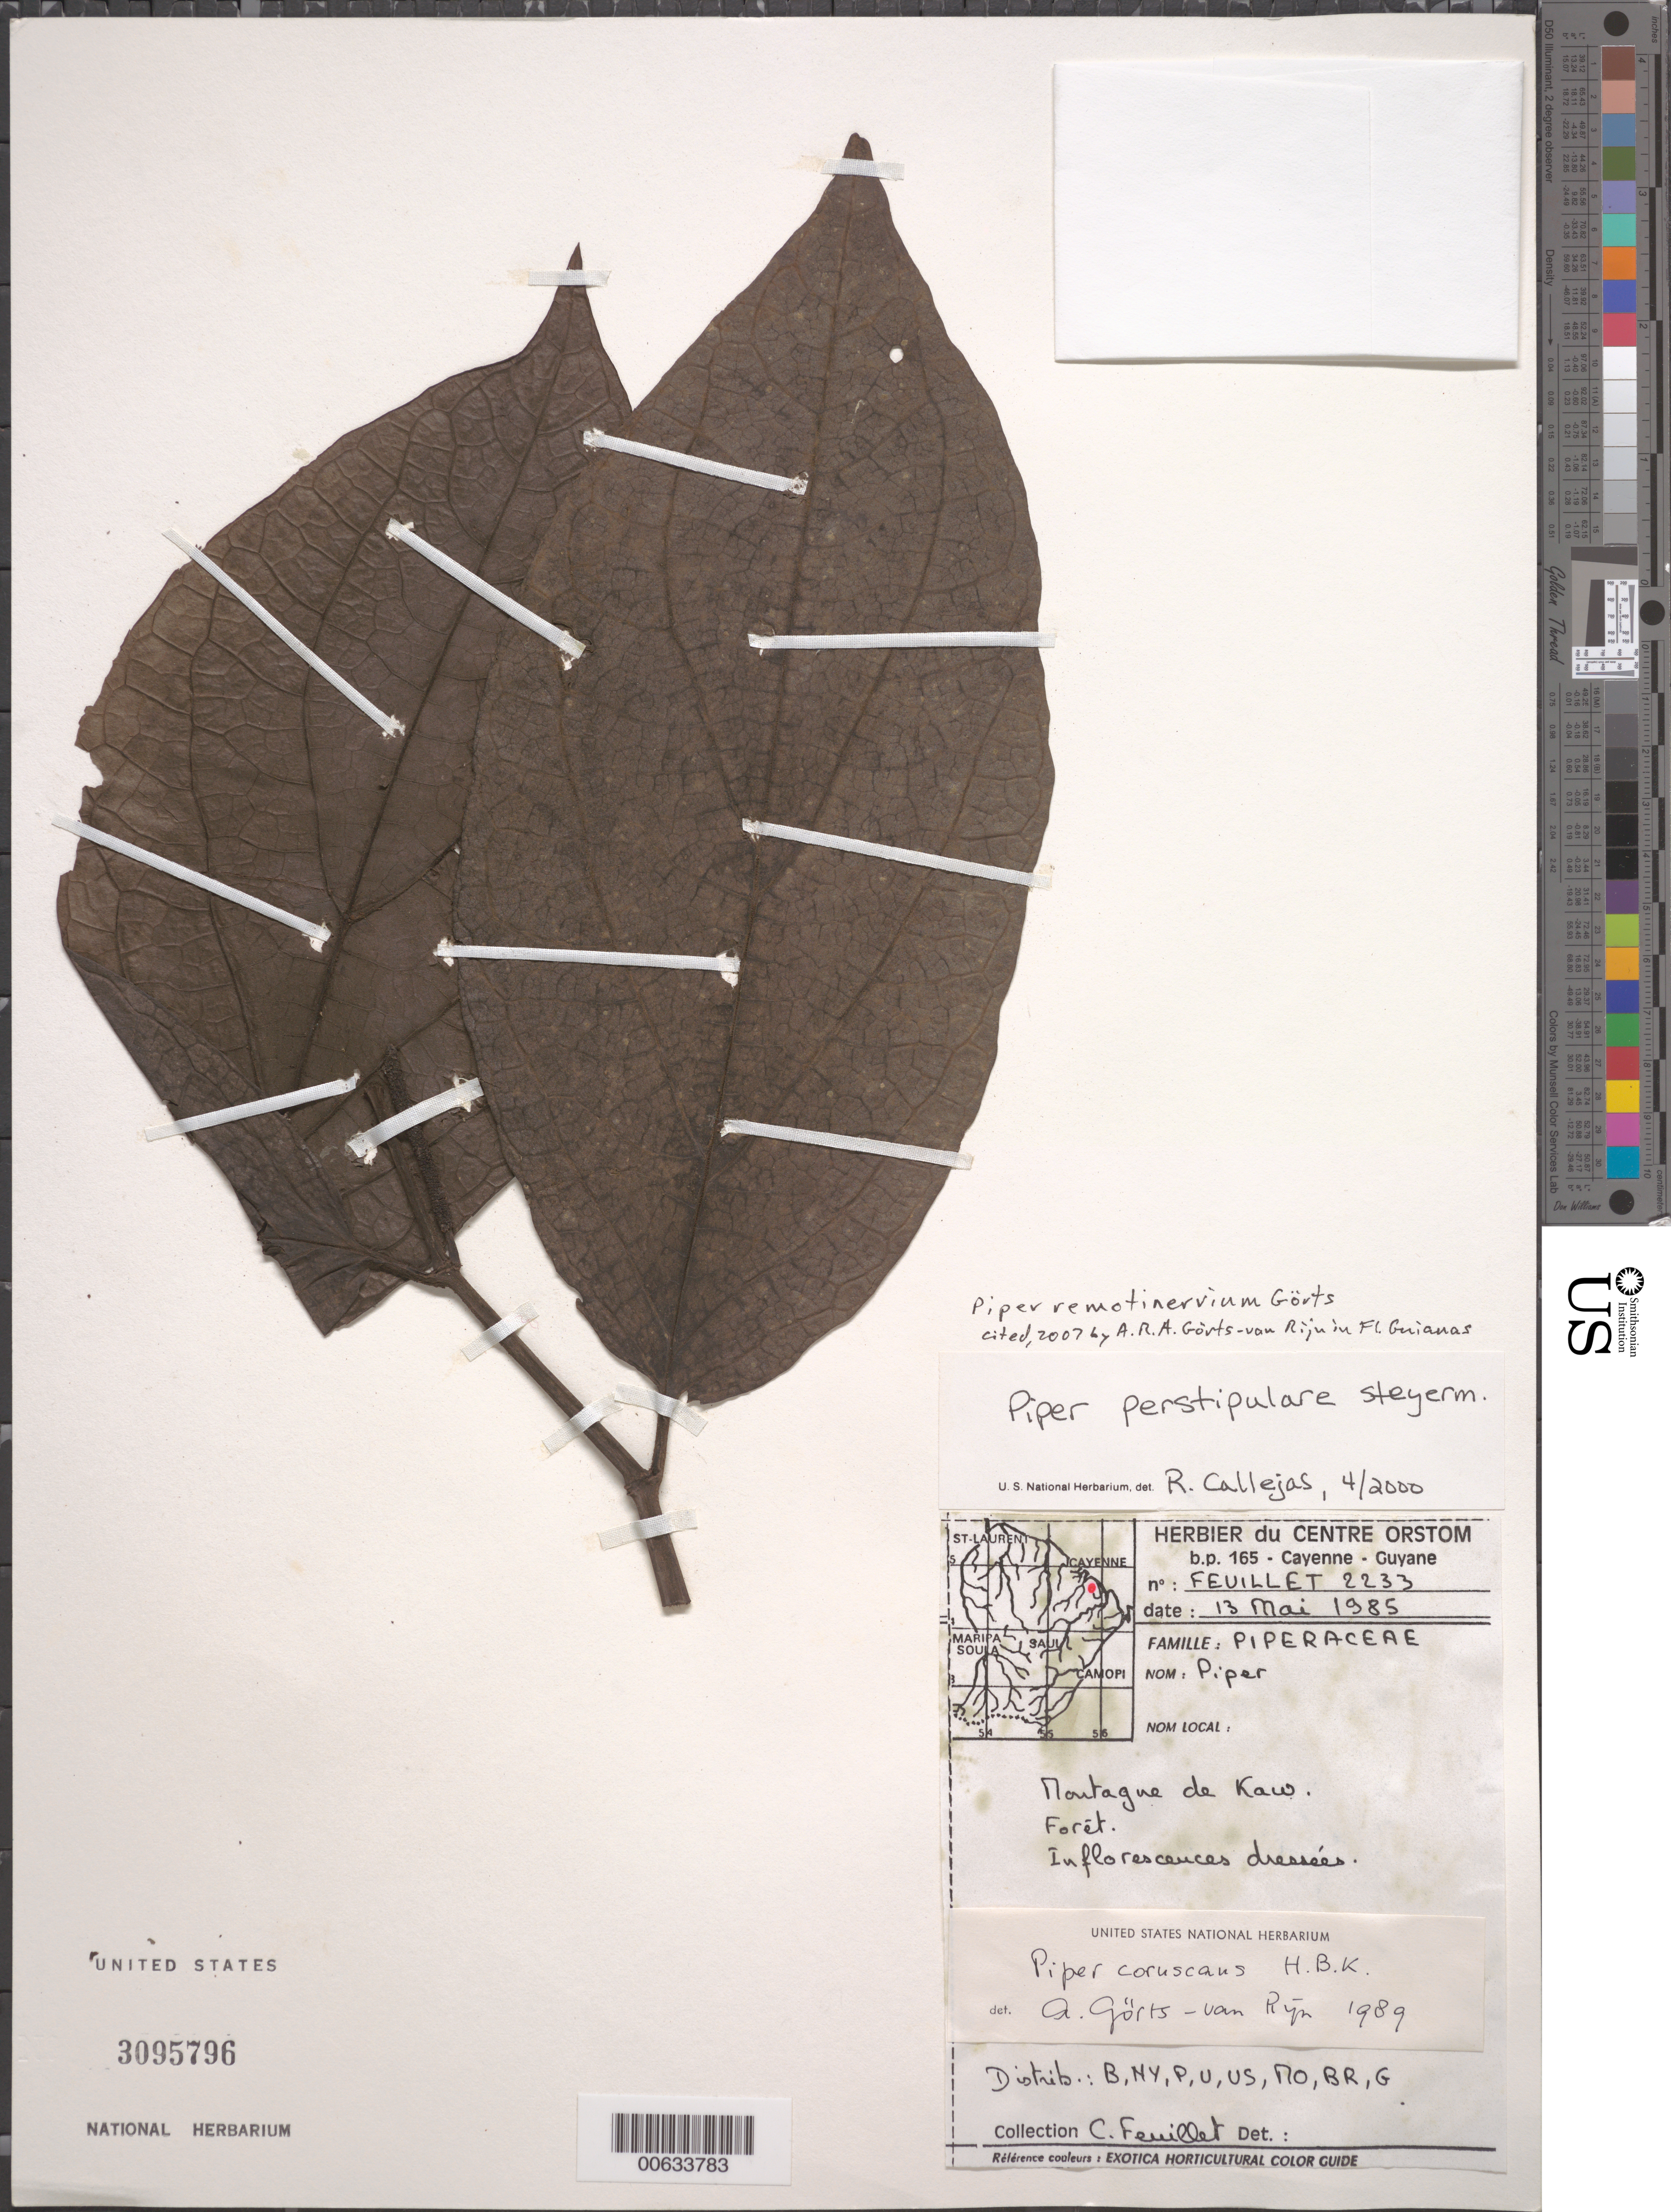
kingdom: Plantae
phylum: Tracheophyta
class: Magnoliopsida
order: Piperales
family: Piperaceae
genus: Piper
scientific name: Piper perstipulare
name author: Steyerm.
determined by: Callejas, Ricardo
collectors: C. Feuillet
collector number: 2233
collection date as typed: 13 May 1985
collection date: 1985-05-13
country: French Guiana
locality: Montagne de Kaw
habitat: Forest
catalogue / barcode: US 3095796